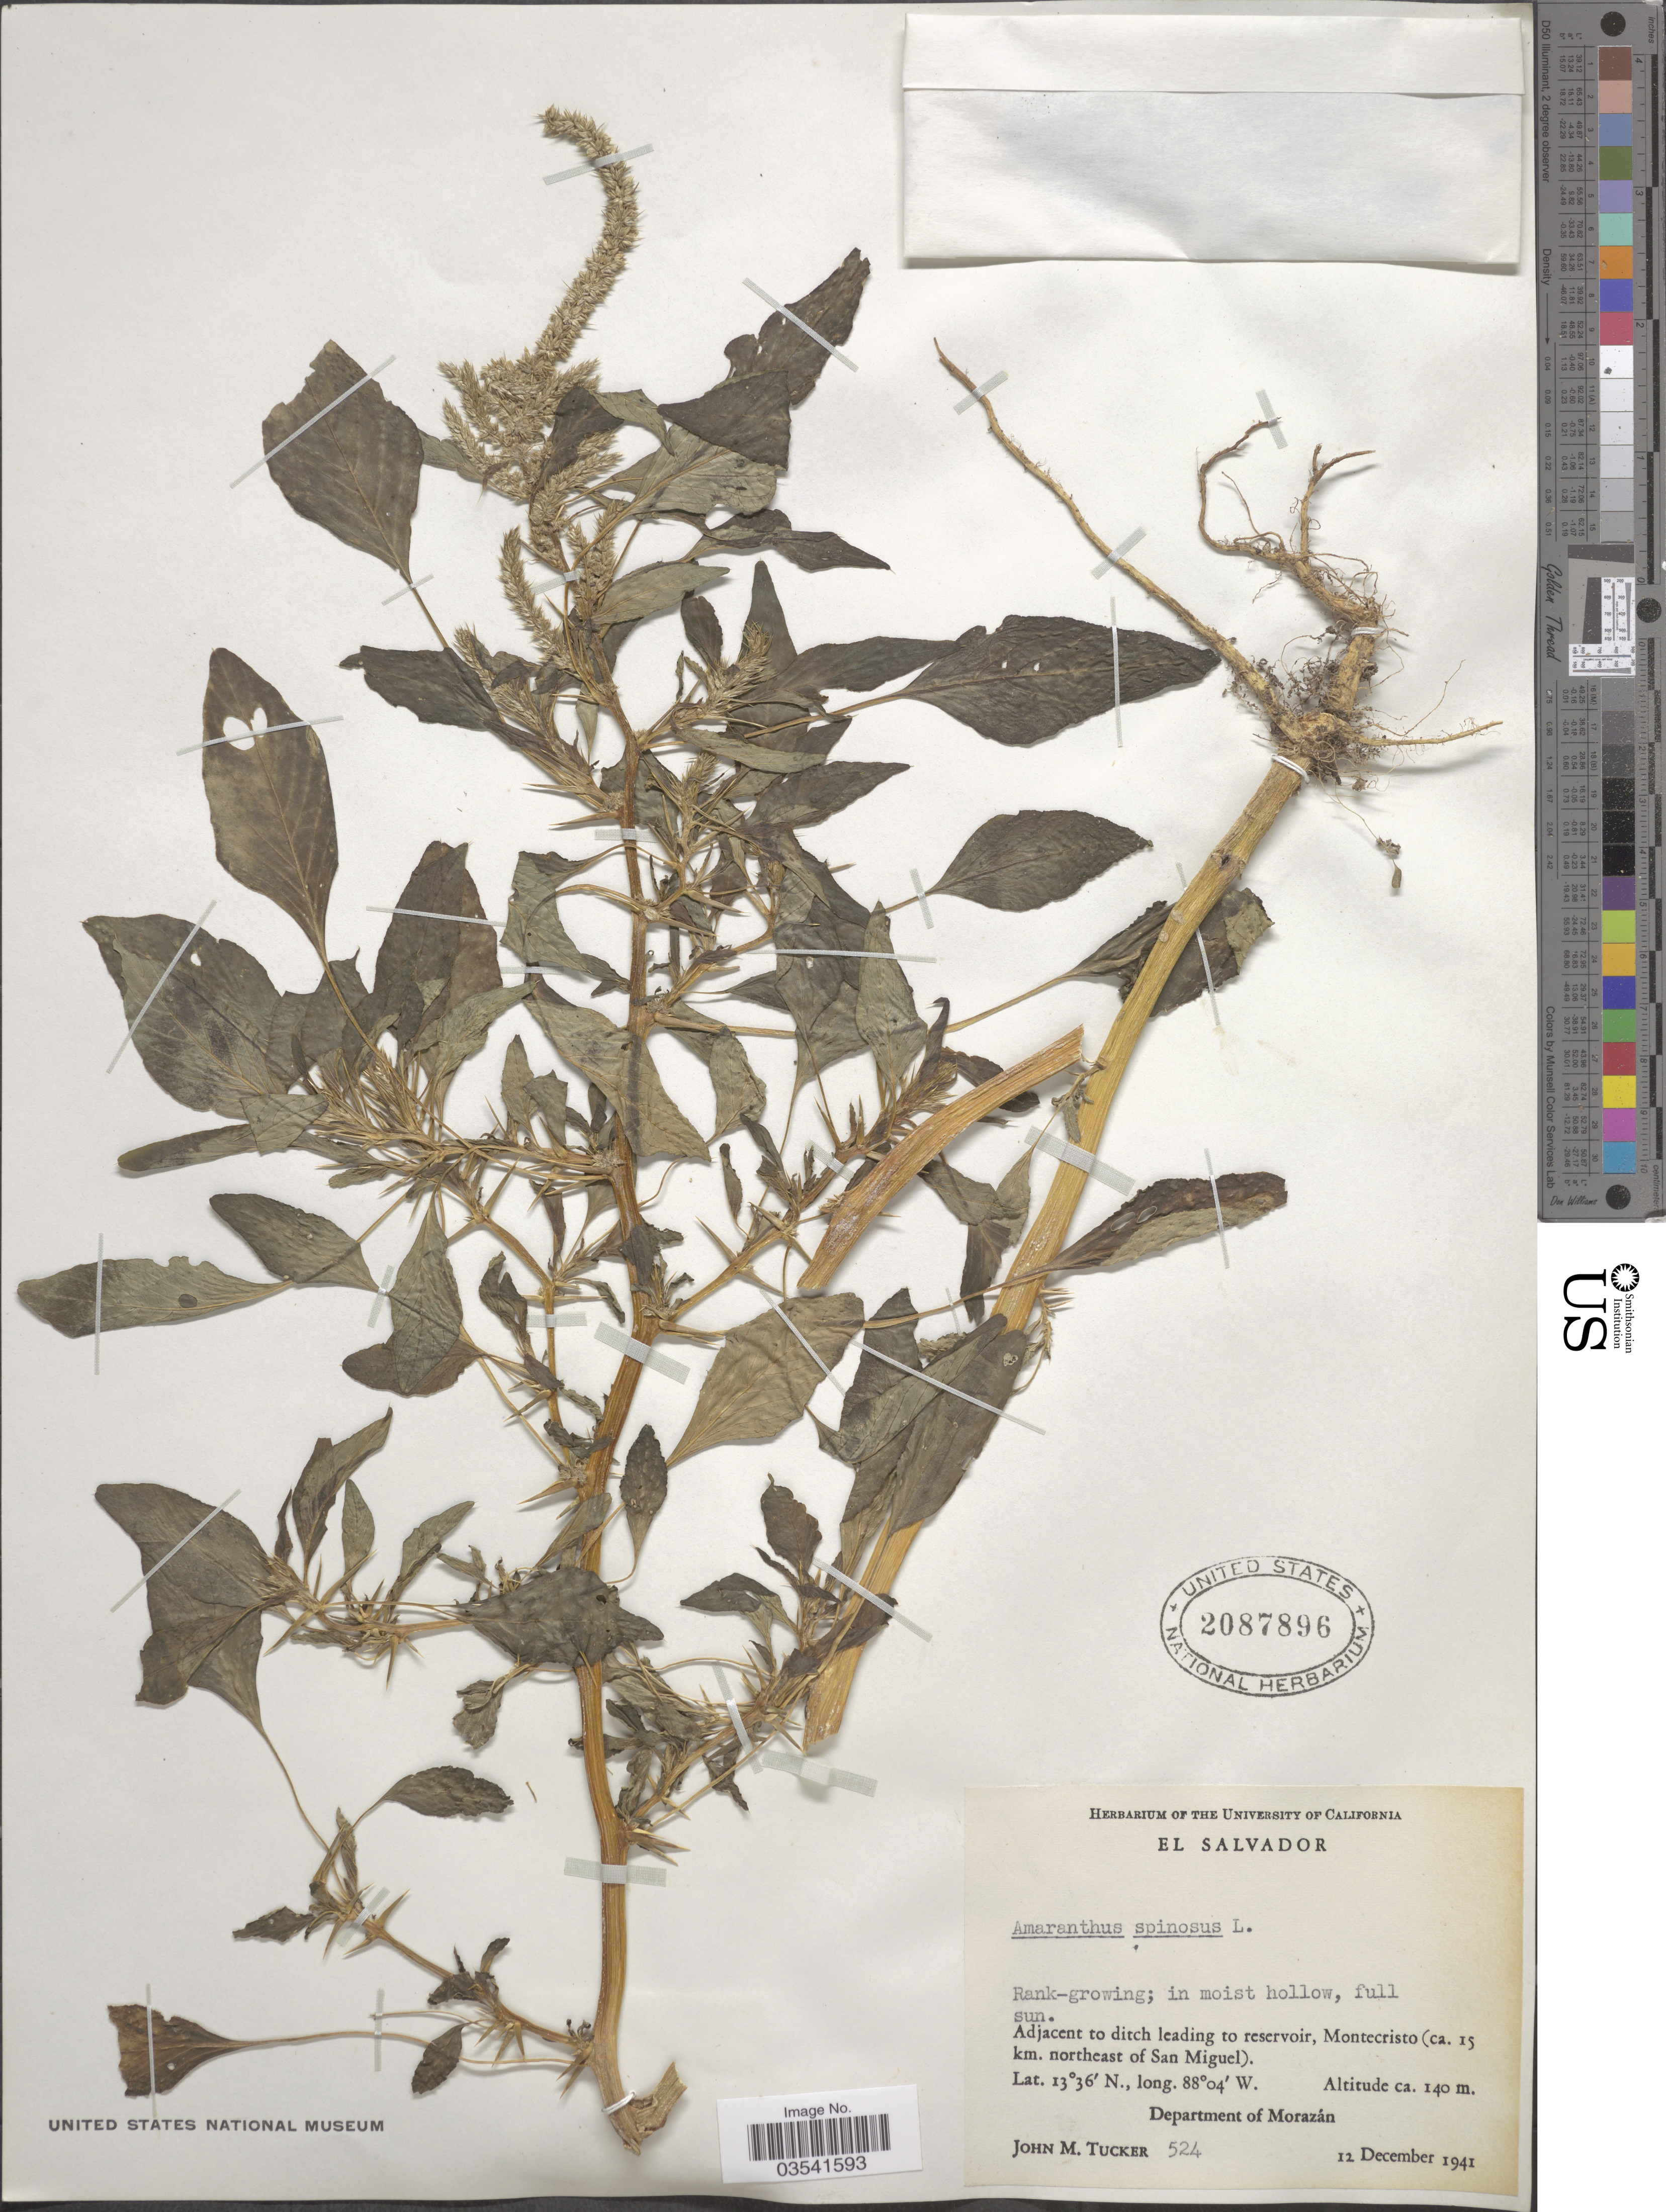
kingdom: Plantae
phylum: Tracheophyta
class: Magnoliopsida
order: Caryophyllales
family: Amaranthaceae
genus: Amaranthus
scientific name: Amaranthus spinosus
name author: L.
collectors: J. M. Tucker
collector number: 524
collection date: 1941-12-12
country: El Salvador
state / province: Morazan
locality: Adjacent to ditch leading to reservoir, Montecristo (ca. 15 km. northeast of San Miguel). Department of Morazán.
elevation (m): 140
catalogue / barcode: US 2087896